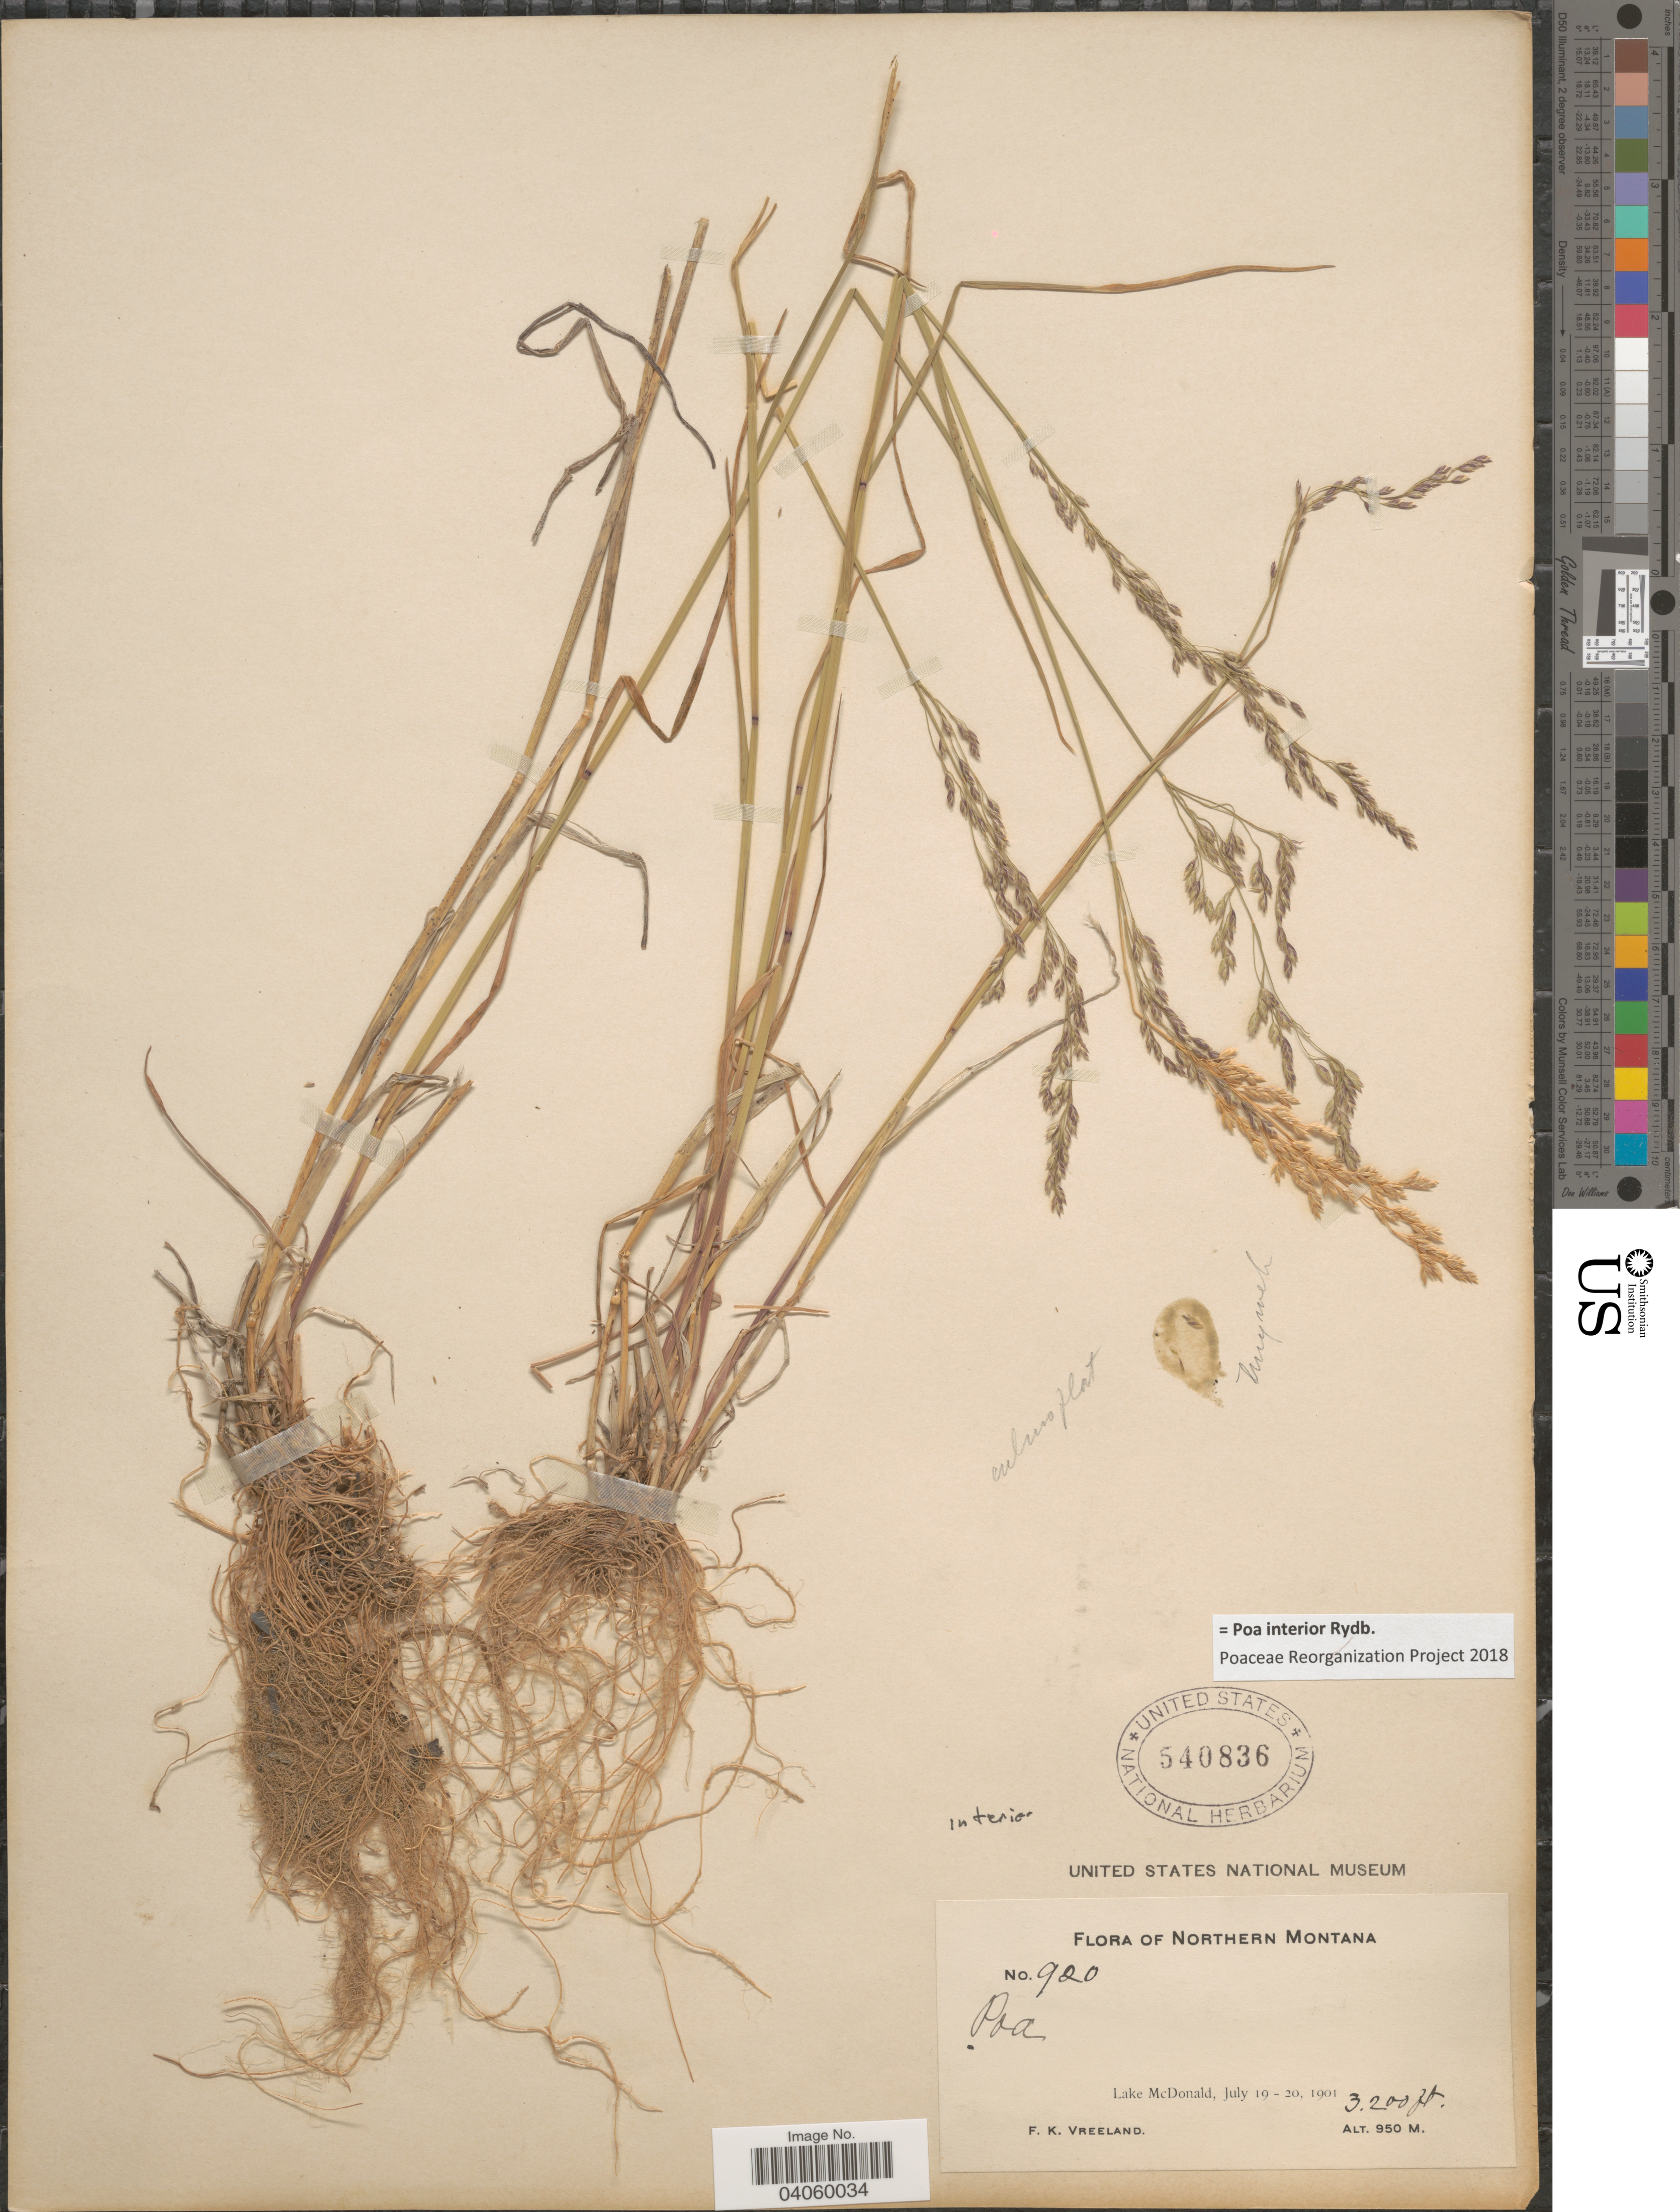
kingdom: Plantae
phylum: Tracheophyta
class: Liliopsida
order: Poales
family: Poaceae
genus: Poa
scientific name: Poa interior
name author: Rydb.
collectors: F. Vreeland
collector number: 920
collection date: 1901-07-19/1901-07-20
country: United States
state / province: Montana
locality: Northern Montana. Lake McDonald.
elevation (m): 975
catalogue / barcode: US 540836